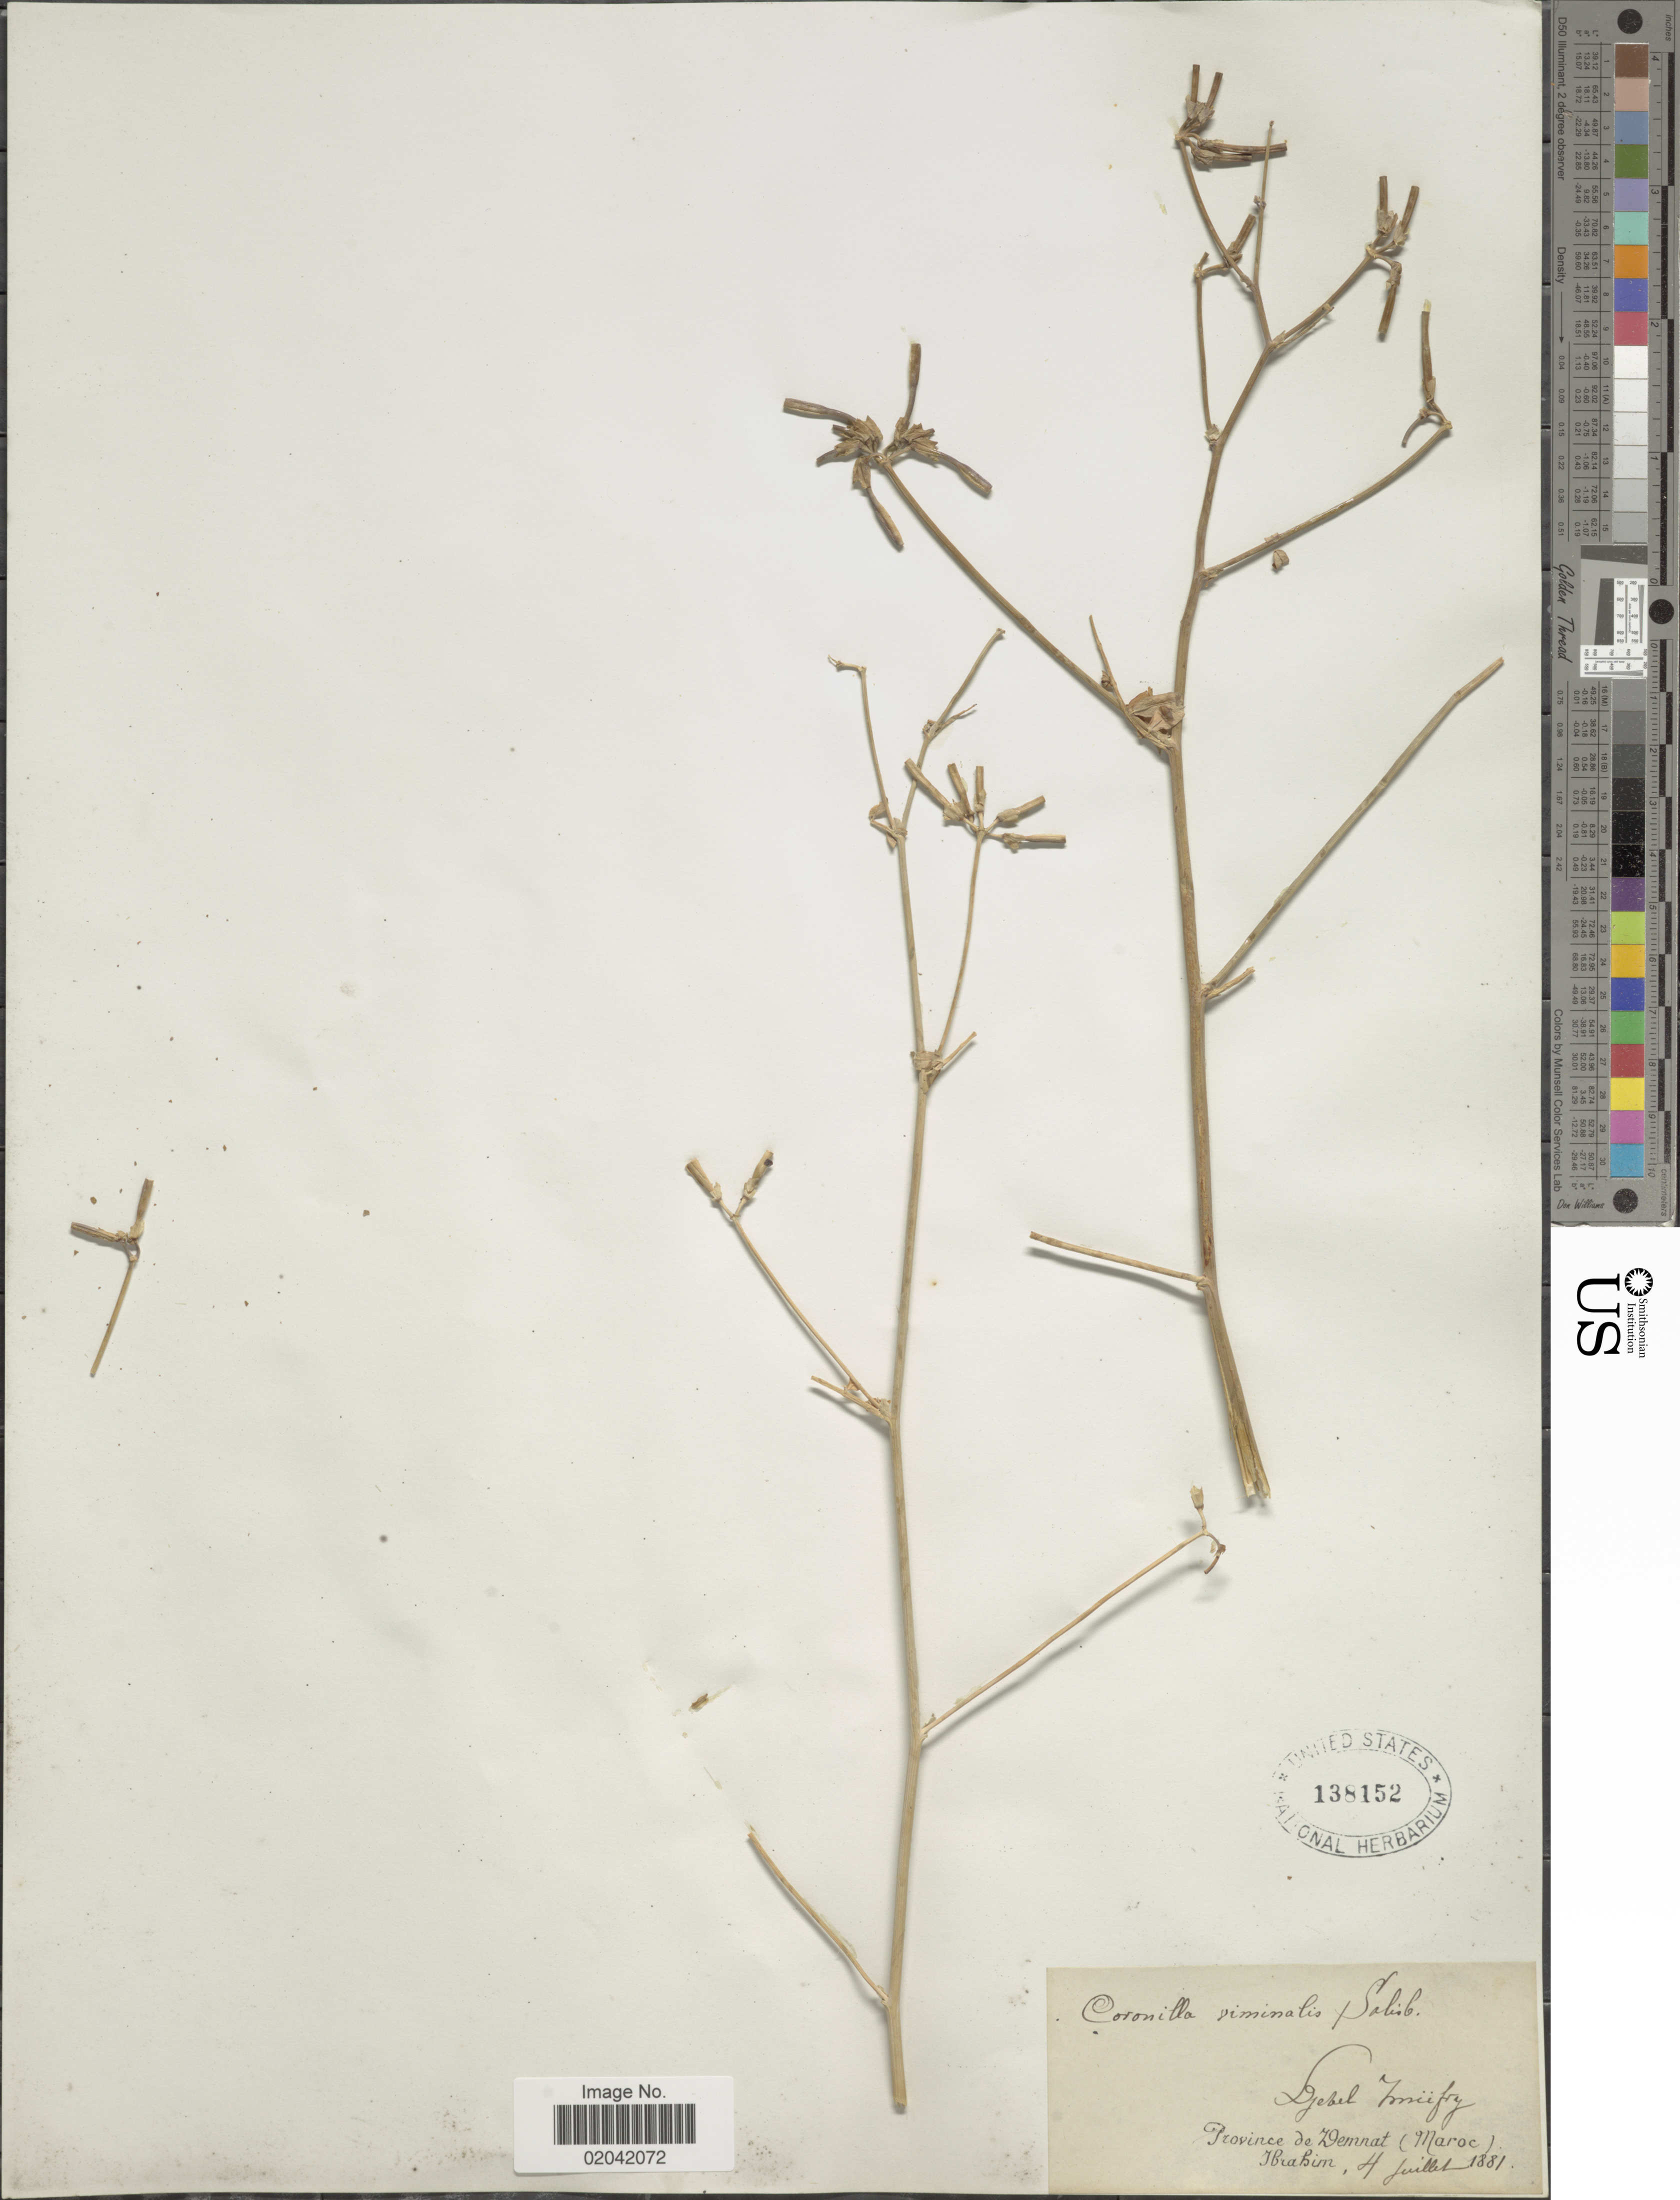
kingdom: Plantae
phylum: Tracheophyta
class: Magnoliopsida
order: Fabales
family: Fabaceae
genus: Coronilla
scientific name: Coronilla viminalis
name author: Salisb.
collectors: -. Ibrahim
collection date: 1881-07-04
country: Morocco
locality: Djebel [illegible text], Province de Demnat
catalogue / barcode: US 138152